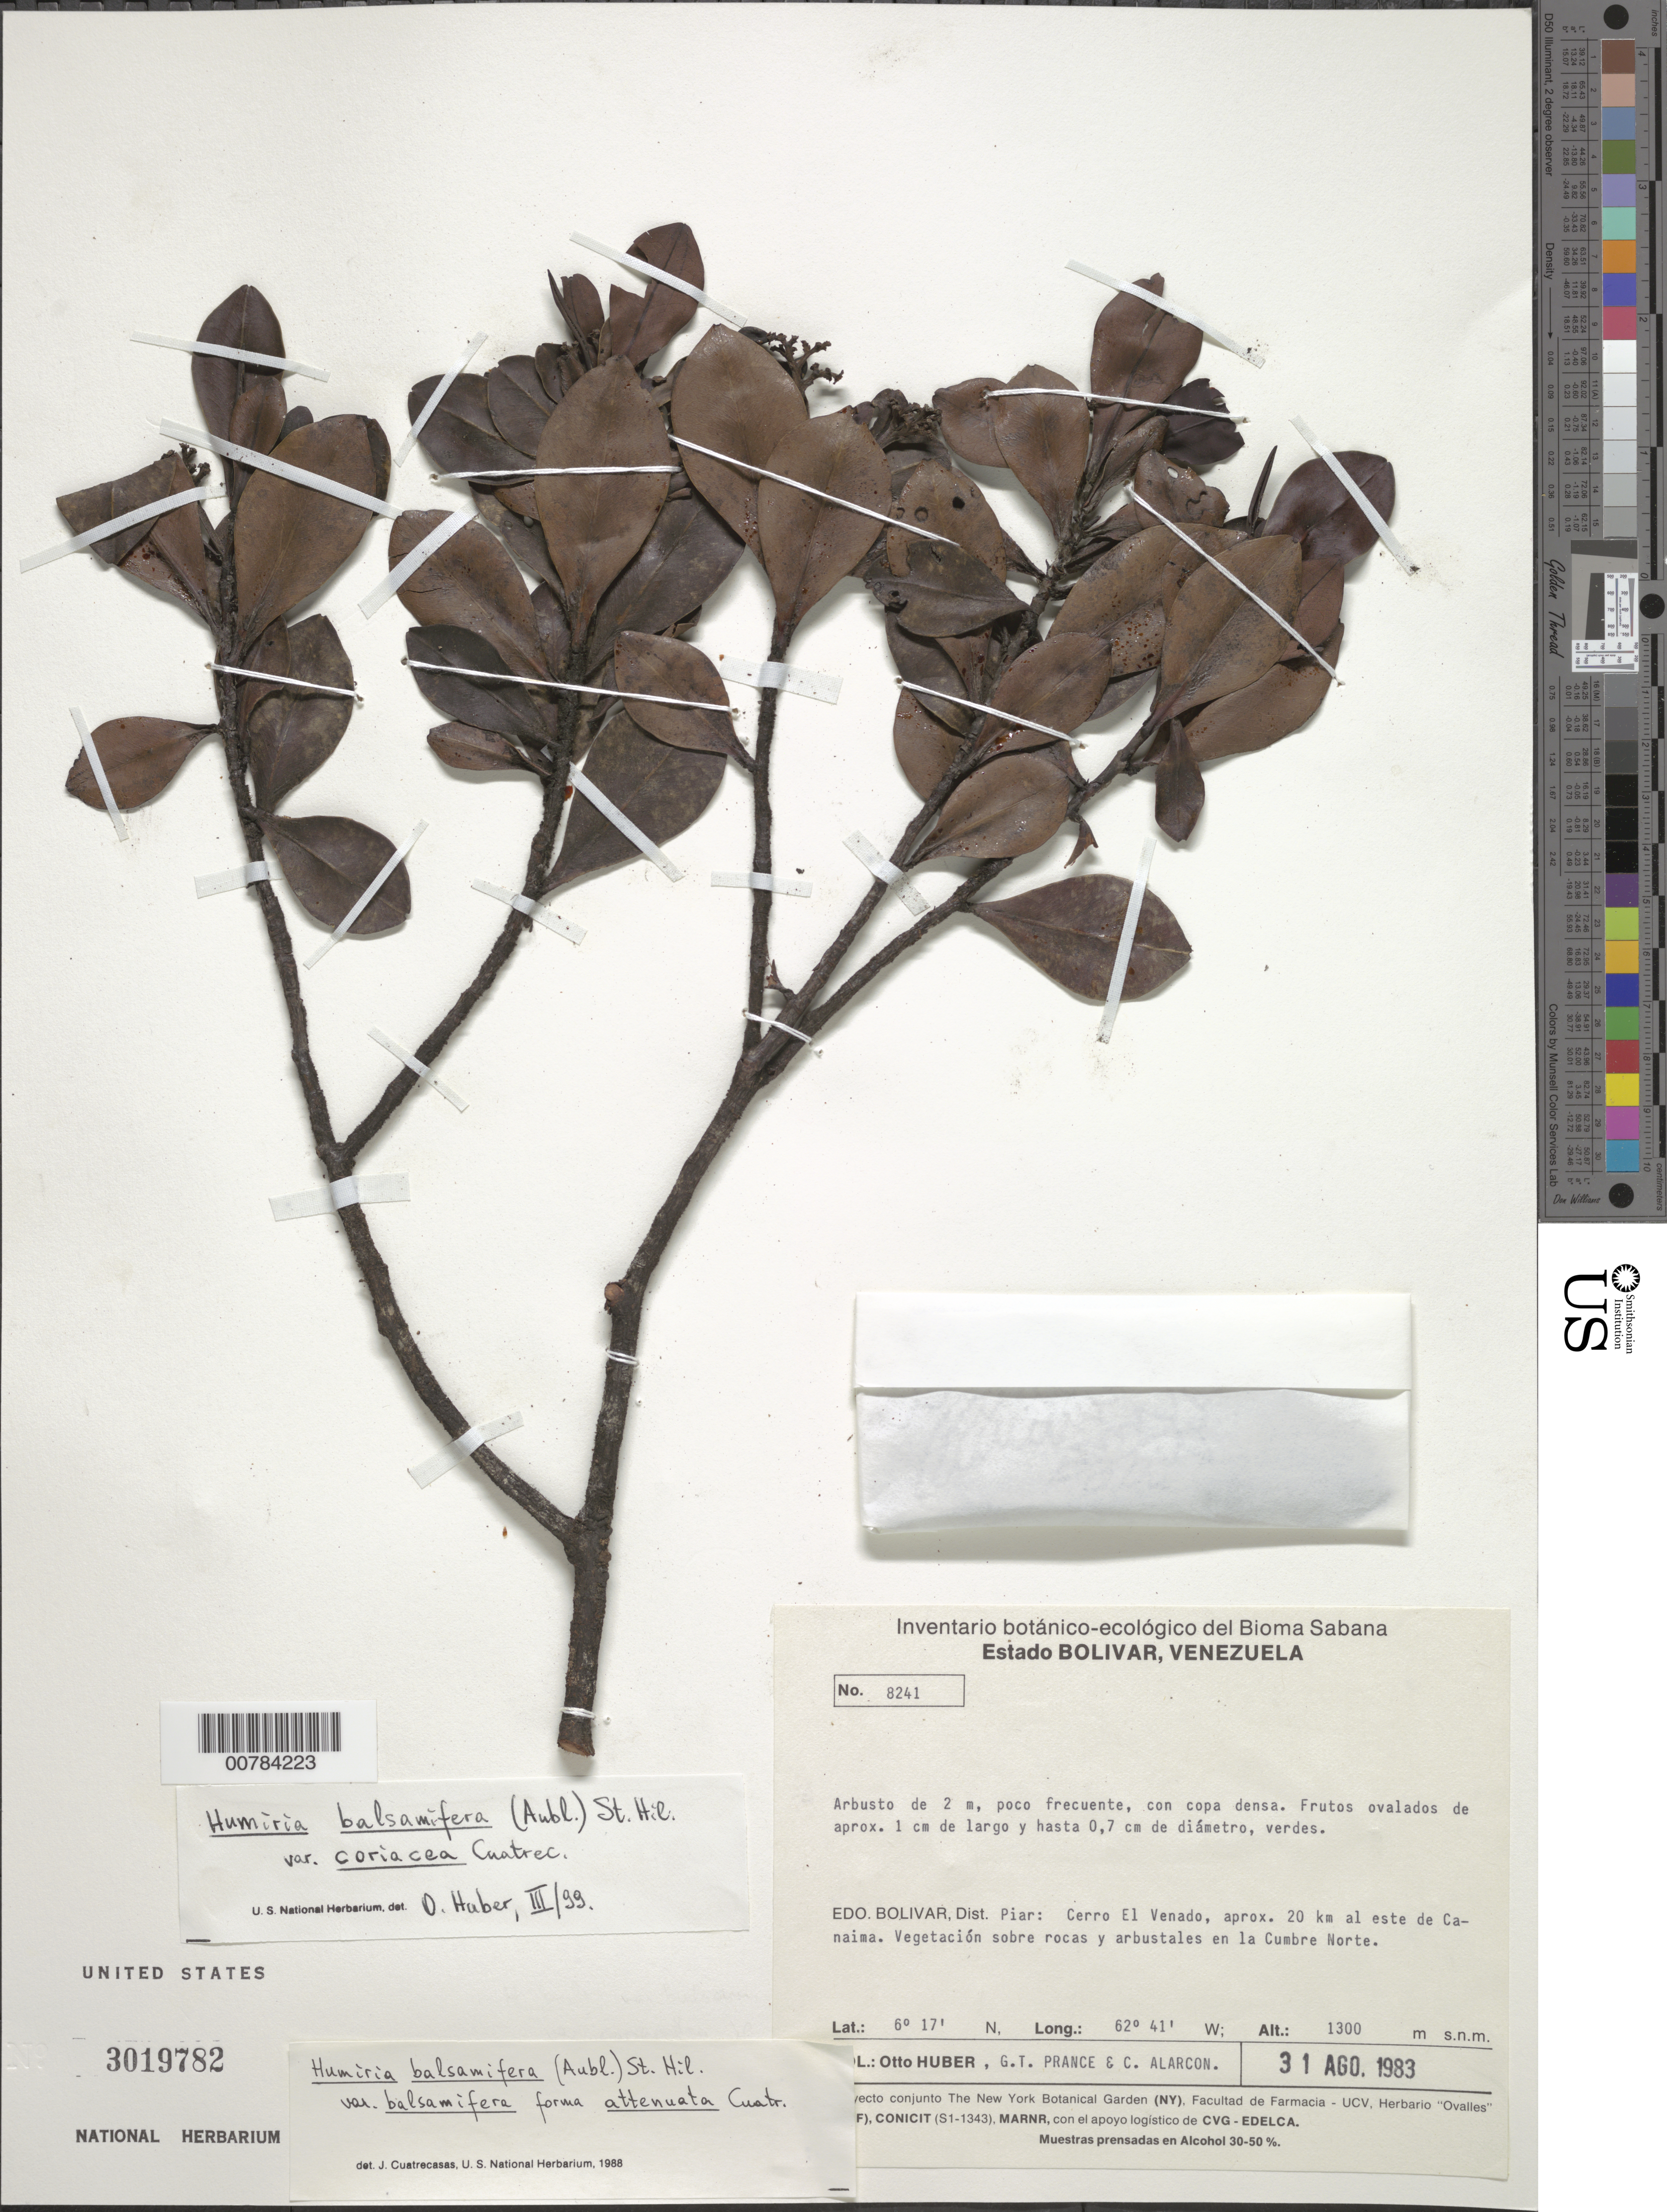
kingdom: Plantae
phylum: Tracheophyta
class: Magnoliopsida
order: Malpighiales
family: Humiriaceae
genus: Humiria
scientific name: Humiria balsamifera var. coriacea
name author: Cuatrec.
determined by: Huber, Otto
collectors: O. Huber, G. T. Prance & C. Alarcon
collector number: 8241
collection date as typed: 31-Aug-83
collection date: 1983-08-31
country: Venezuela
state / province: Bolívar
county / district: Piar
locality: Cerro El Venado, aprox. 20 km al E de Canaima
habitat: Vegetación sobre rocas y arbustales en la Cumber Norte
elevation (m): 1300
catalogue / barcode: US 3019782